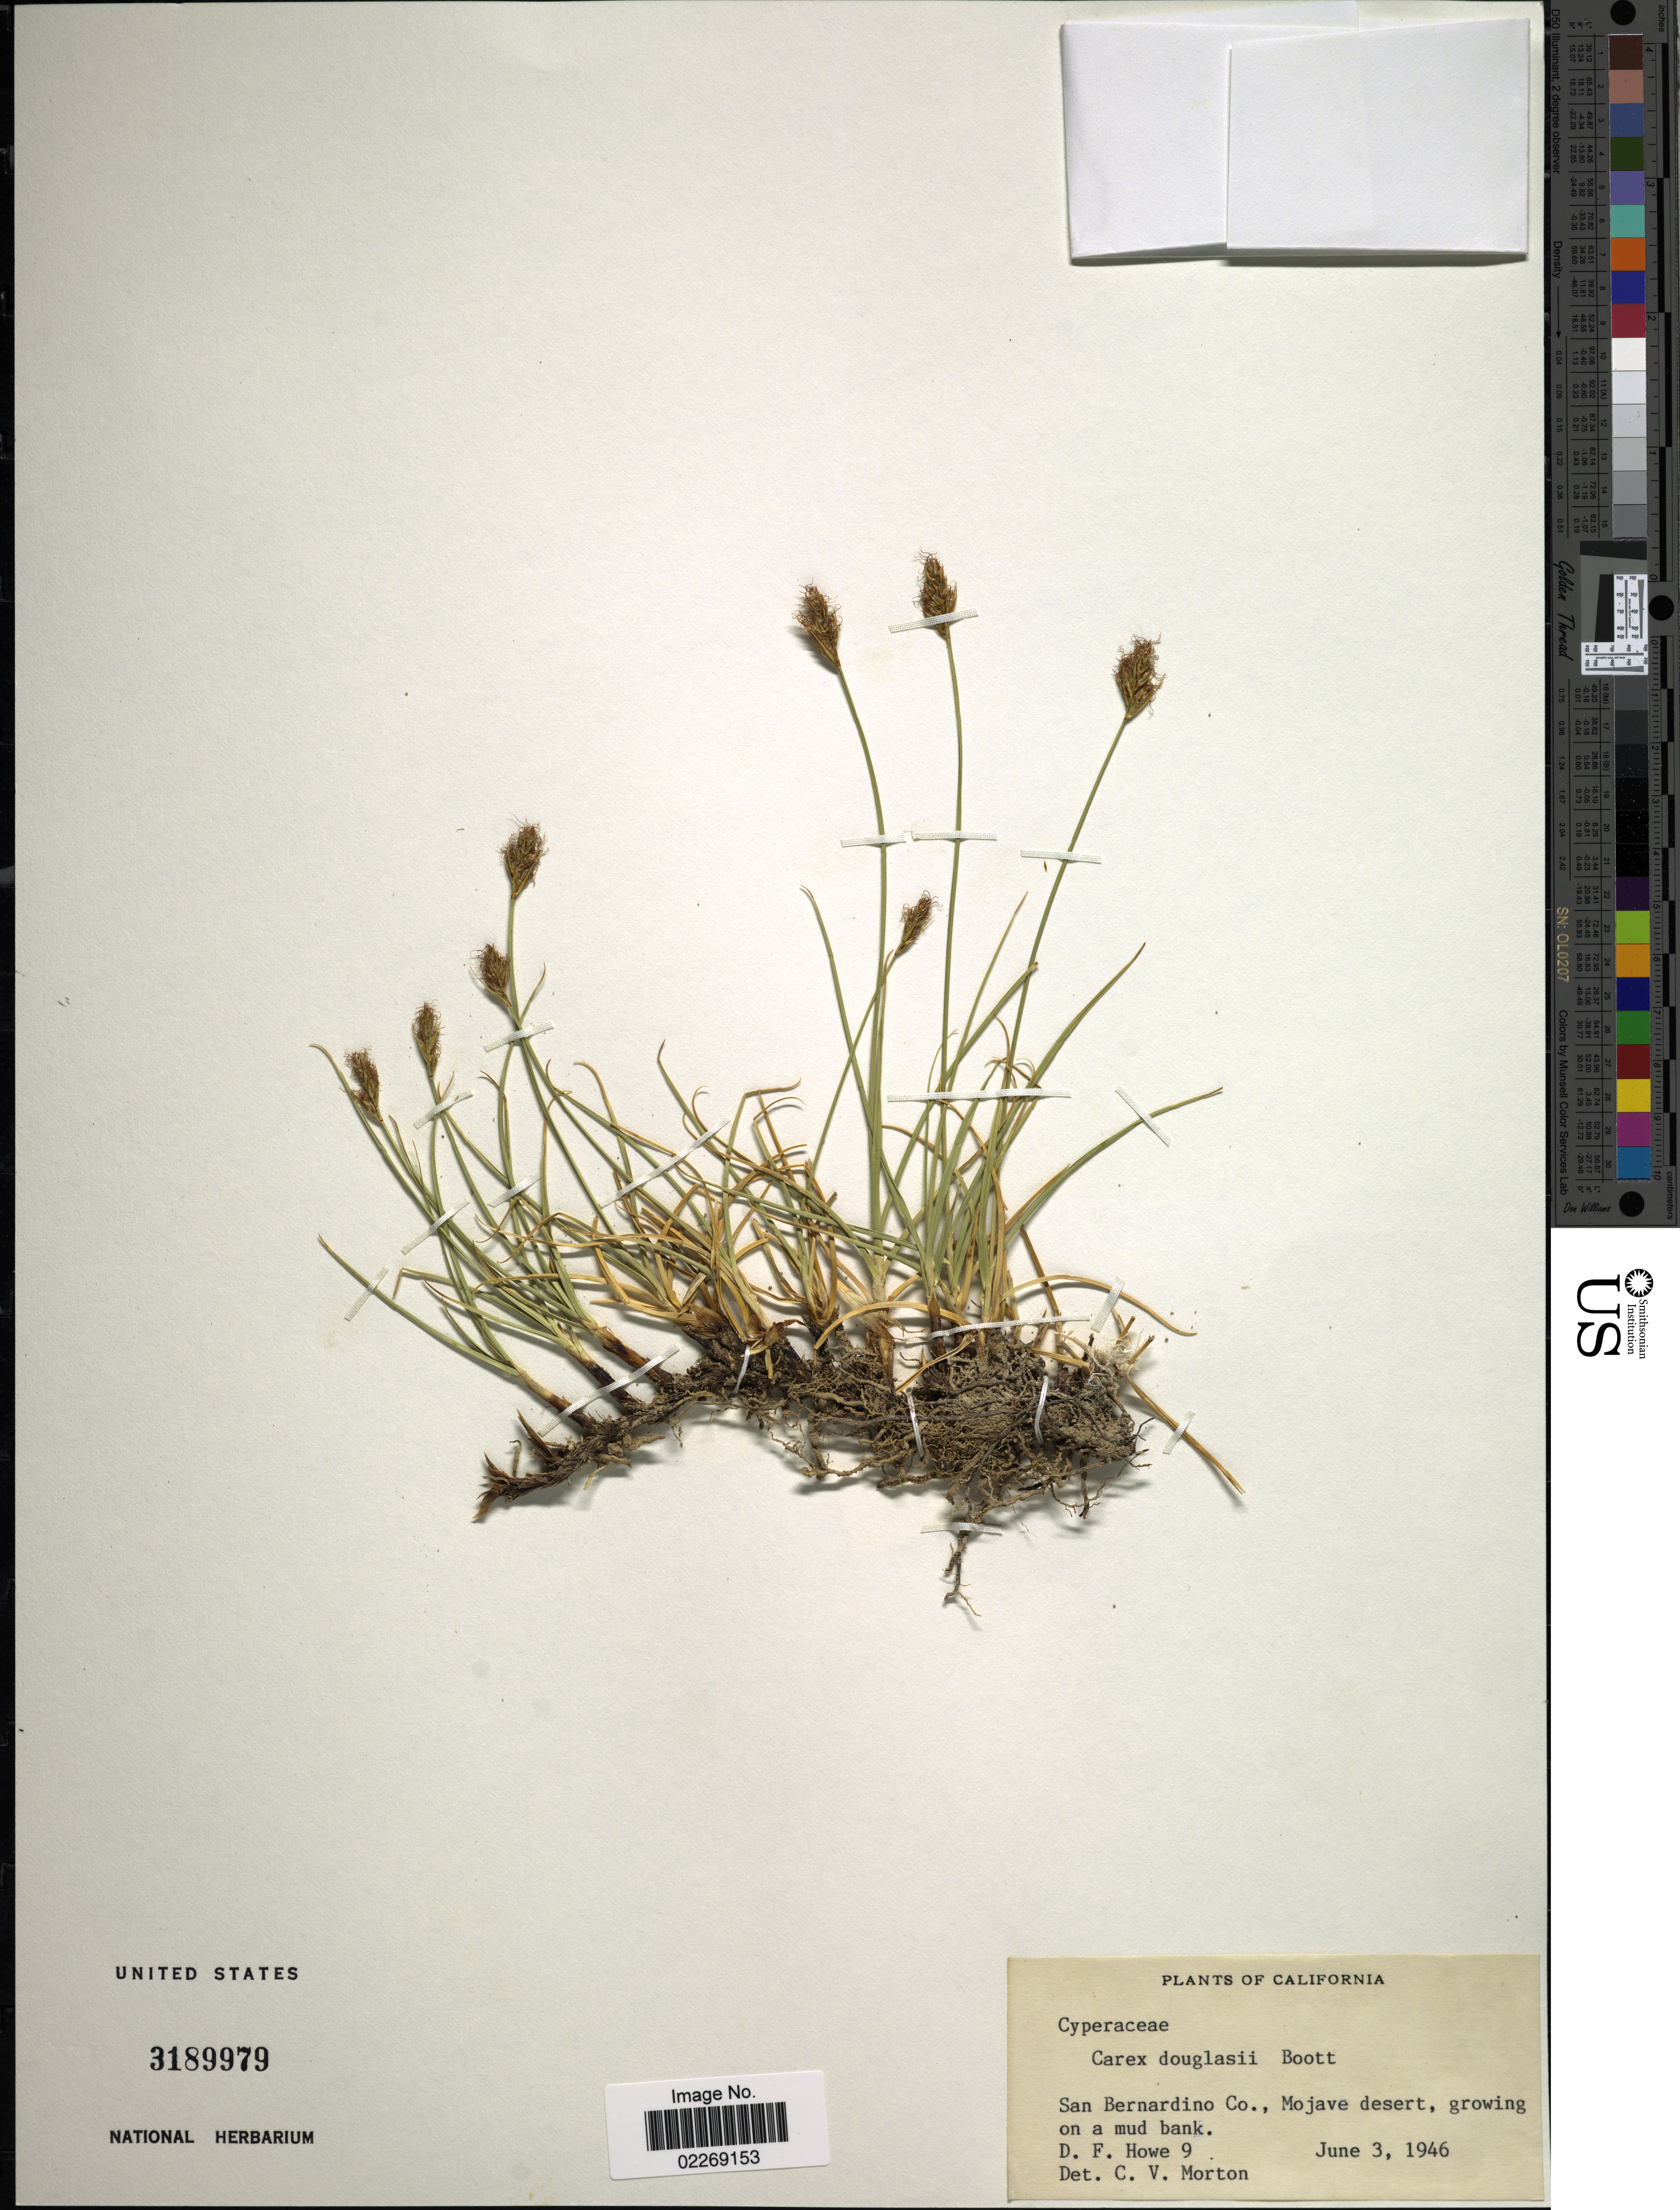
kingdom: Plantae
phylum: Tracheophyta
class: Liliopsida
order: Poales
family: Cyperaceae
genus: Carex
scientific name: Carex douglasii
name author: Boott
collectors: D. Howe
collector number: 9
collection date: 1946-06-03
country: United States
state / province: California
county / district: San Bernardino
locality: San Bernardino Co., Mojave desert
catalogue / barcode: US 3189979